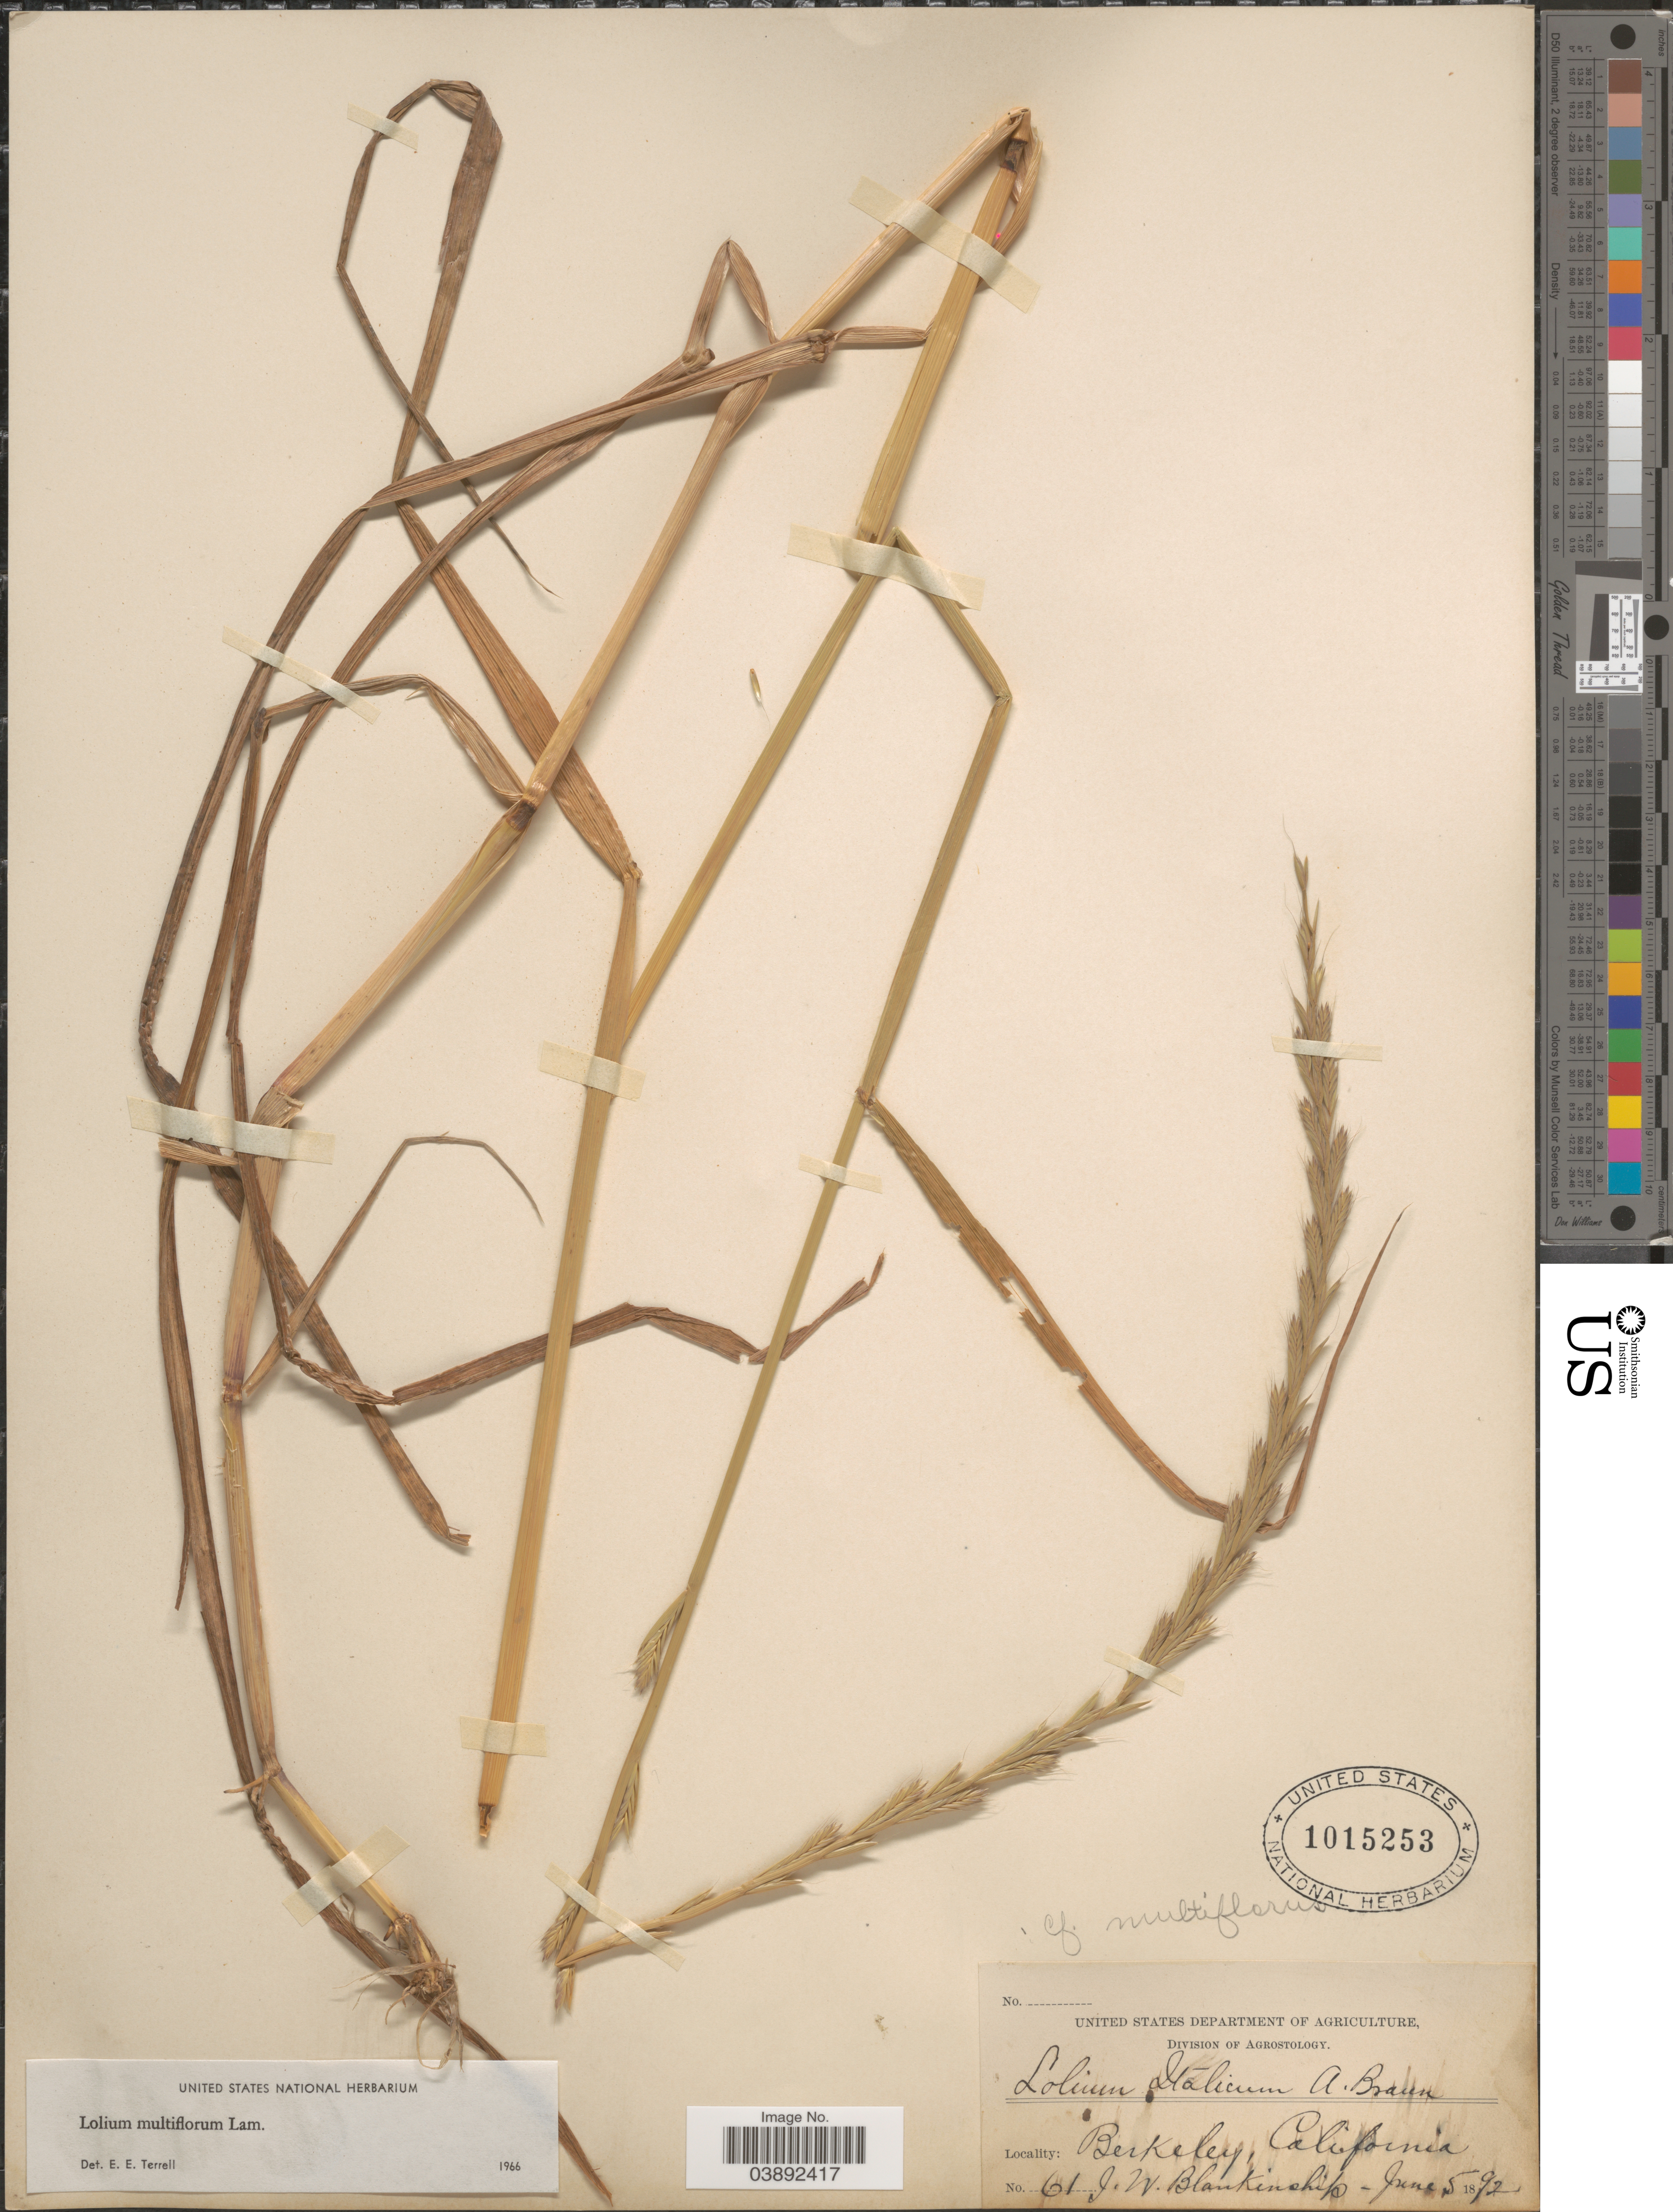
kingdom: Plantae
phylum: Tracheophyta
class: Liliopsida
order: Poales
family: Poaceae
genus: Lolium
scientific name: Lolium multiflorum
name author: Lam.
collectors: J. W. Blankinship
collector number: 61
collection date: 1892-06-05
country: United States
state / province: California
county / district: Alameda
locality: Berkeley.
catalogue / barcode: US 1015253